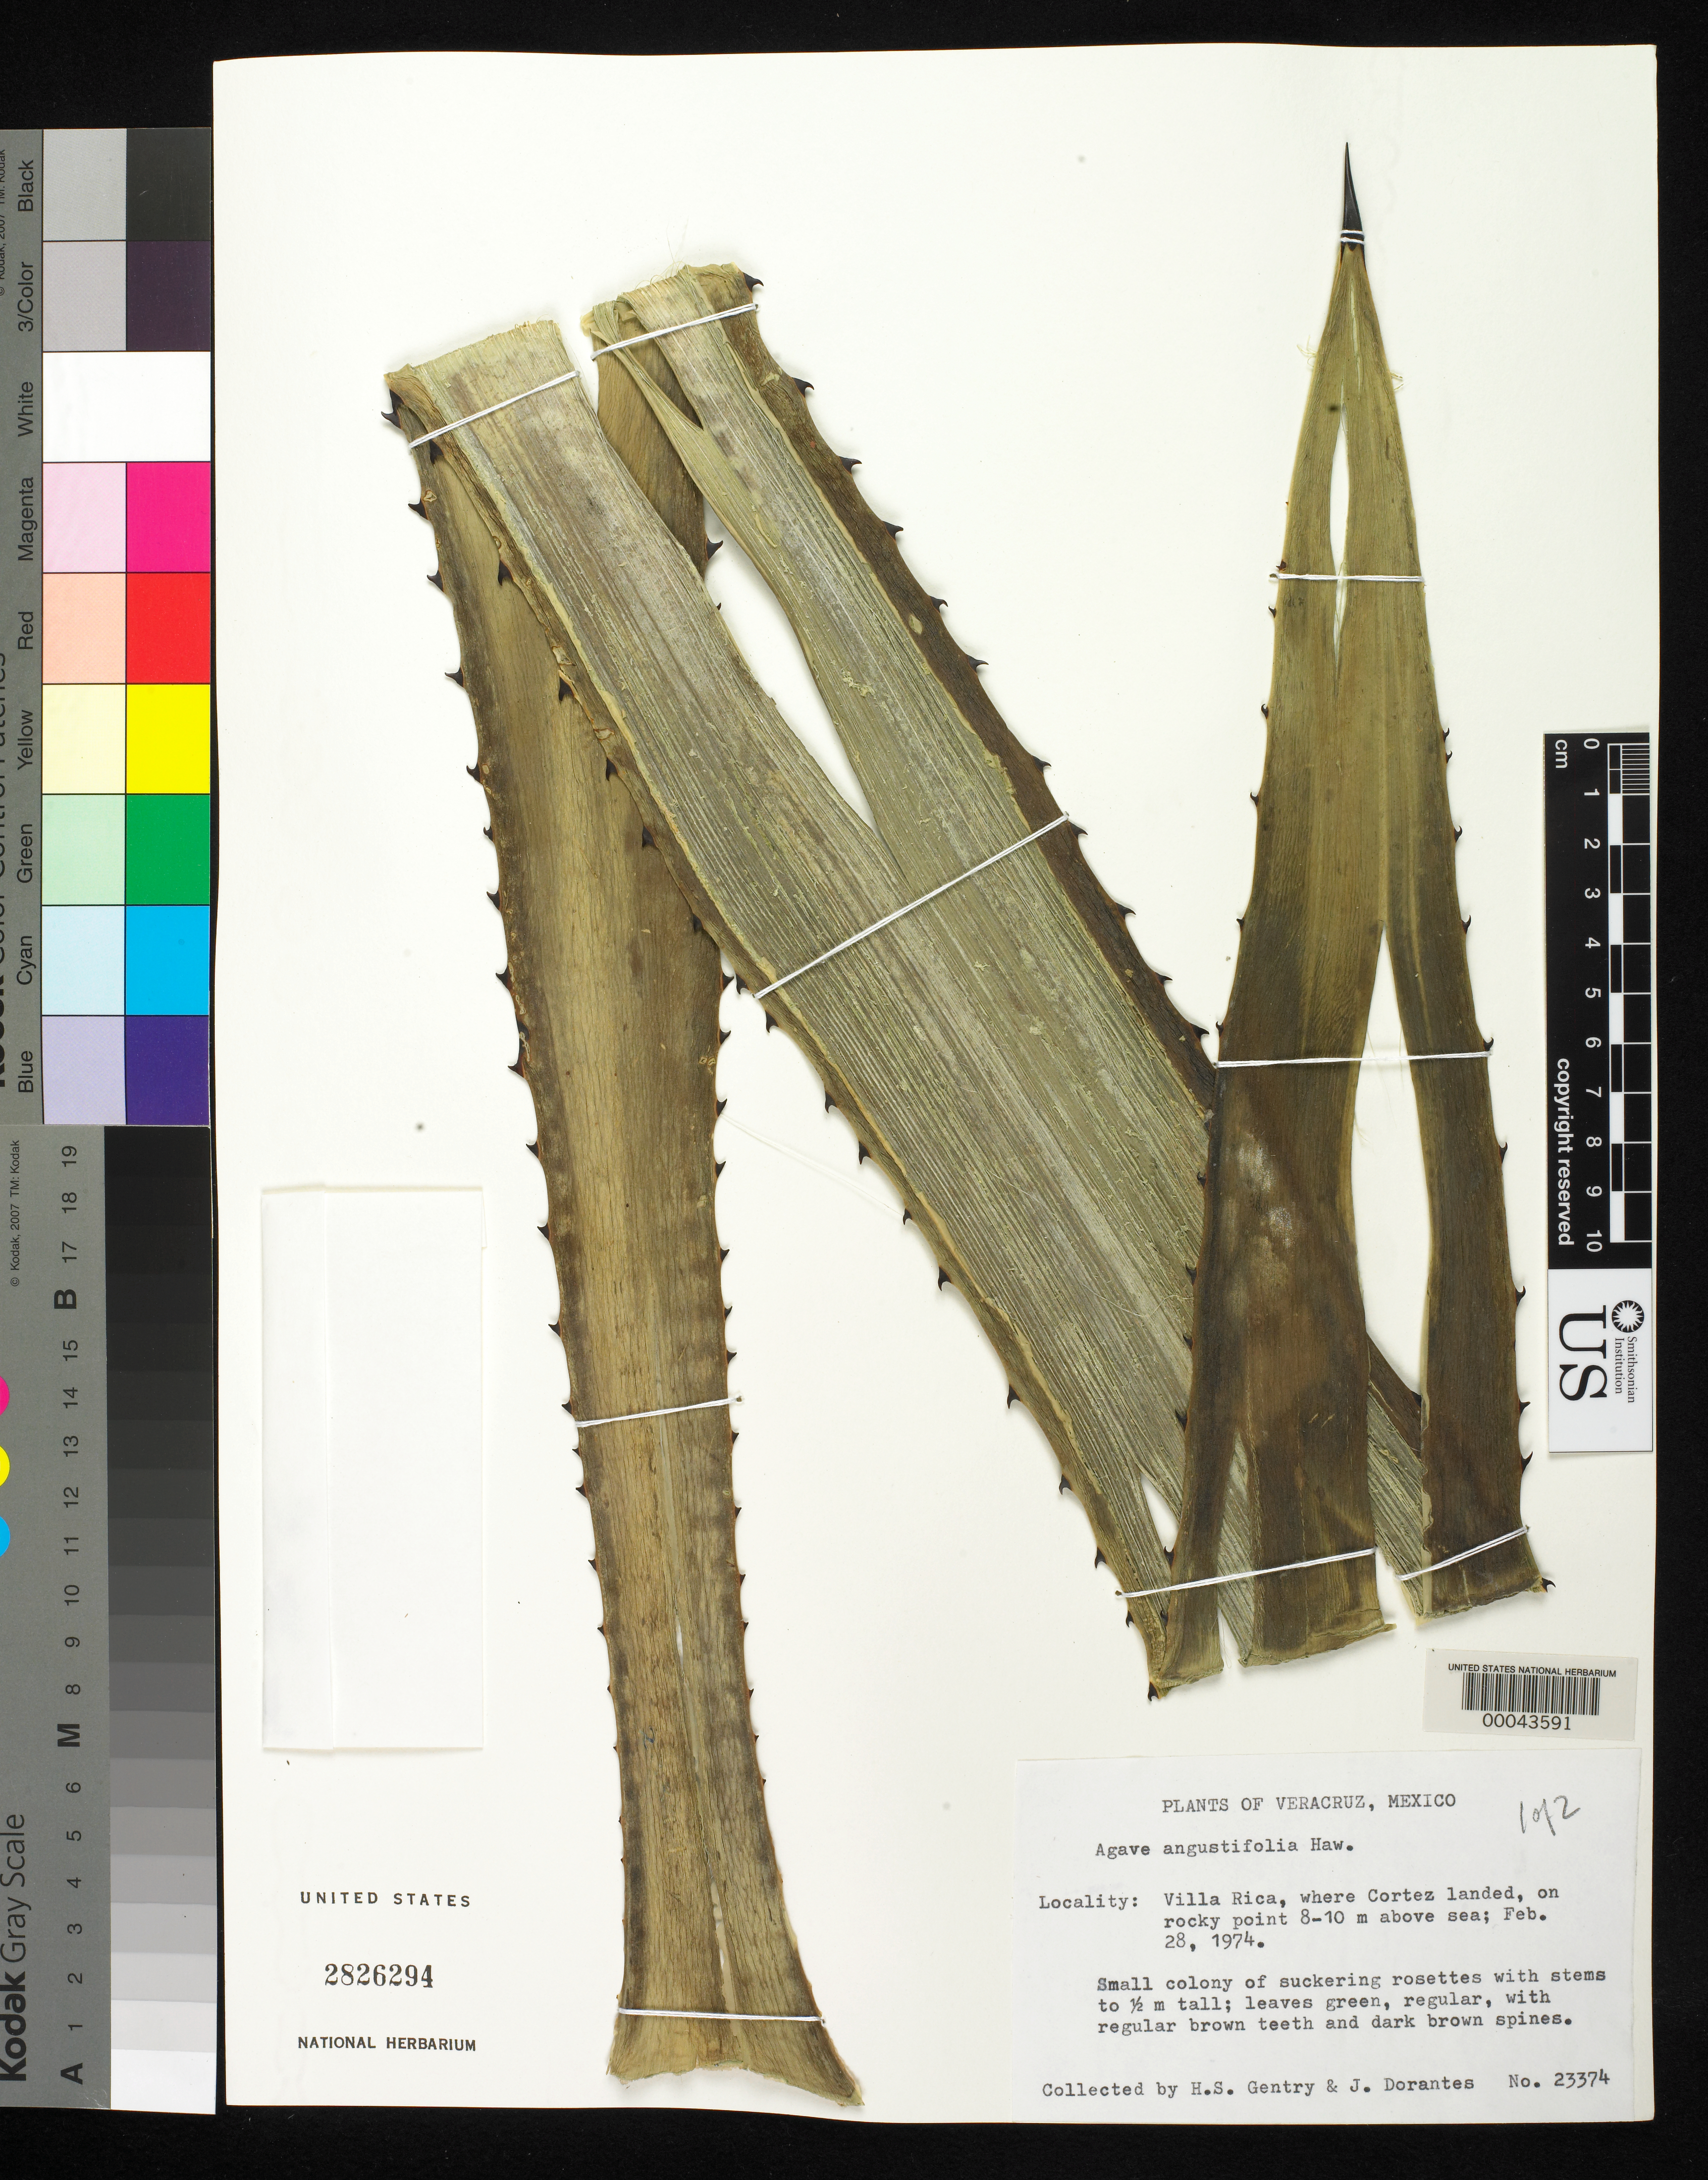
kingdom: Plantae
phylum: Tracheophyta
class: Liliopsida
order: Asparagales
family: Asparagaceae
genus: Agave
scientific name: Agave angustifolia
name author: Haw.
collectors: H. S. Gentry & J. Dorantes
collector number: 23374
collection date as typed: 28 Feb 1974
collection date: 1974-02-28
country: Mexico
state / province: Veracruz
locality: Villa rica, where cortez landed, on rocky point 8-10 m above sea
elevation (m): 8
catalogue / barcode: US 2826294